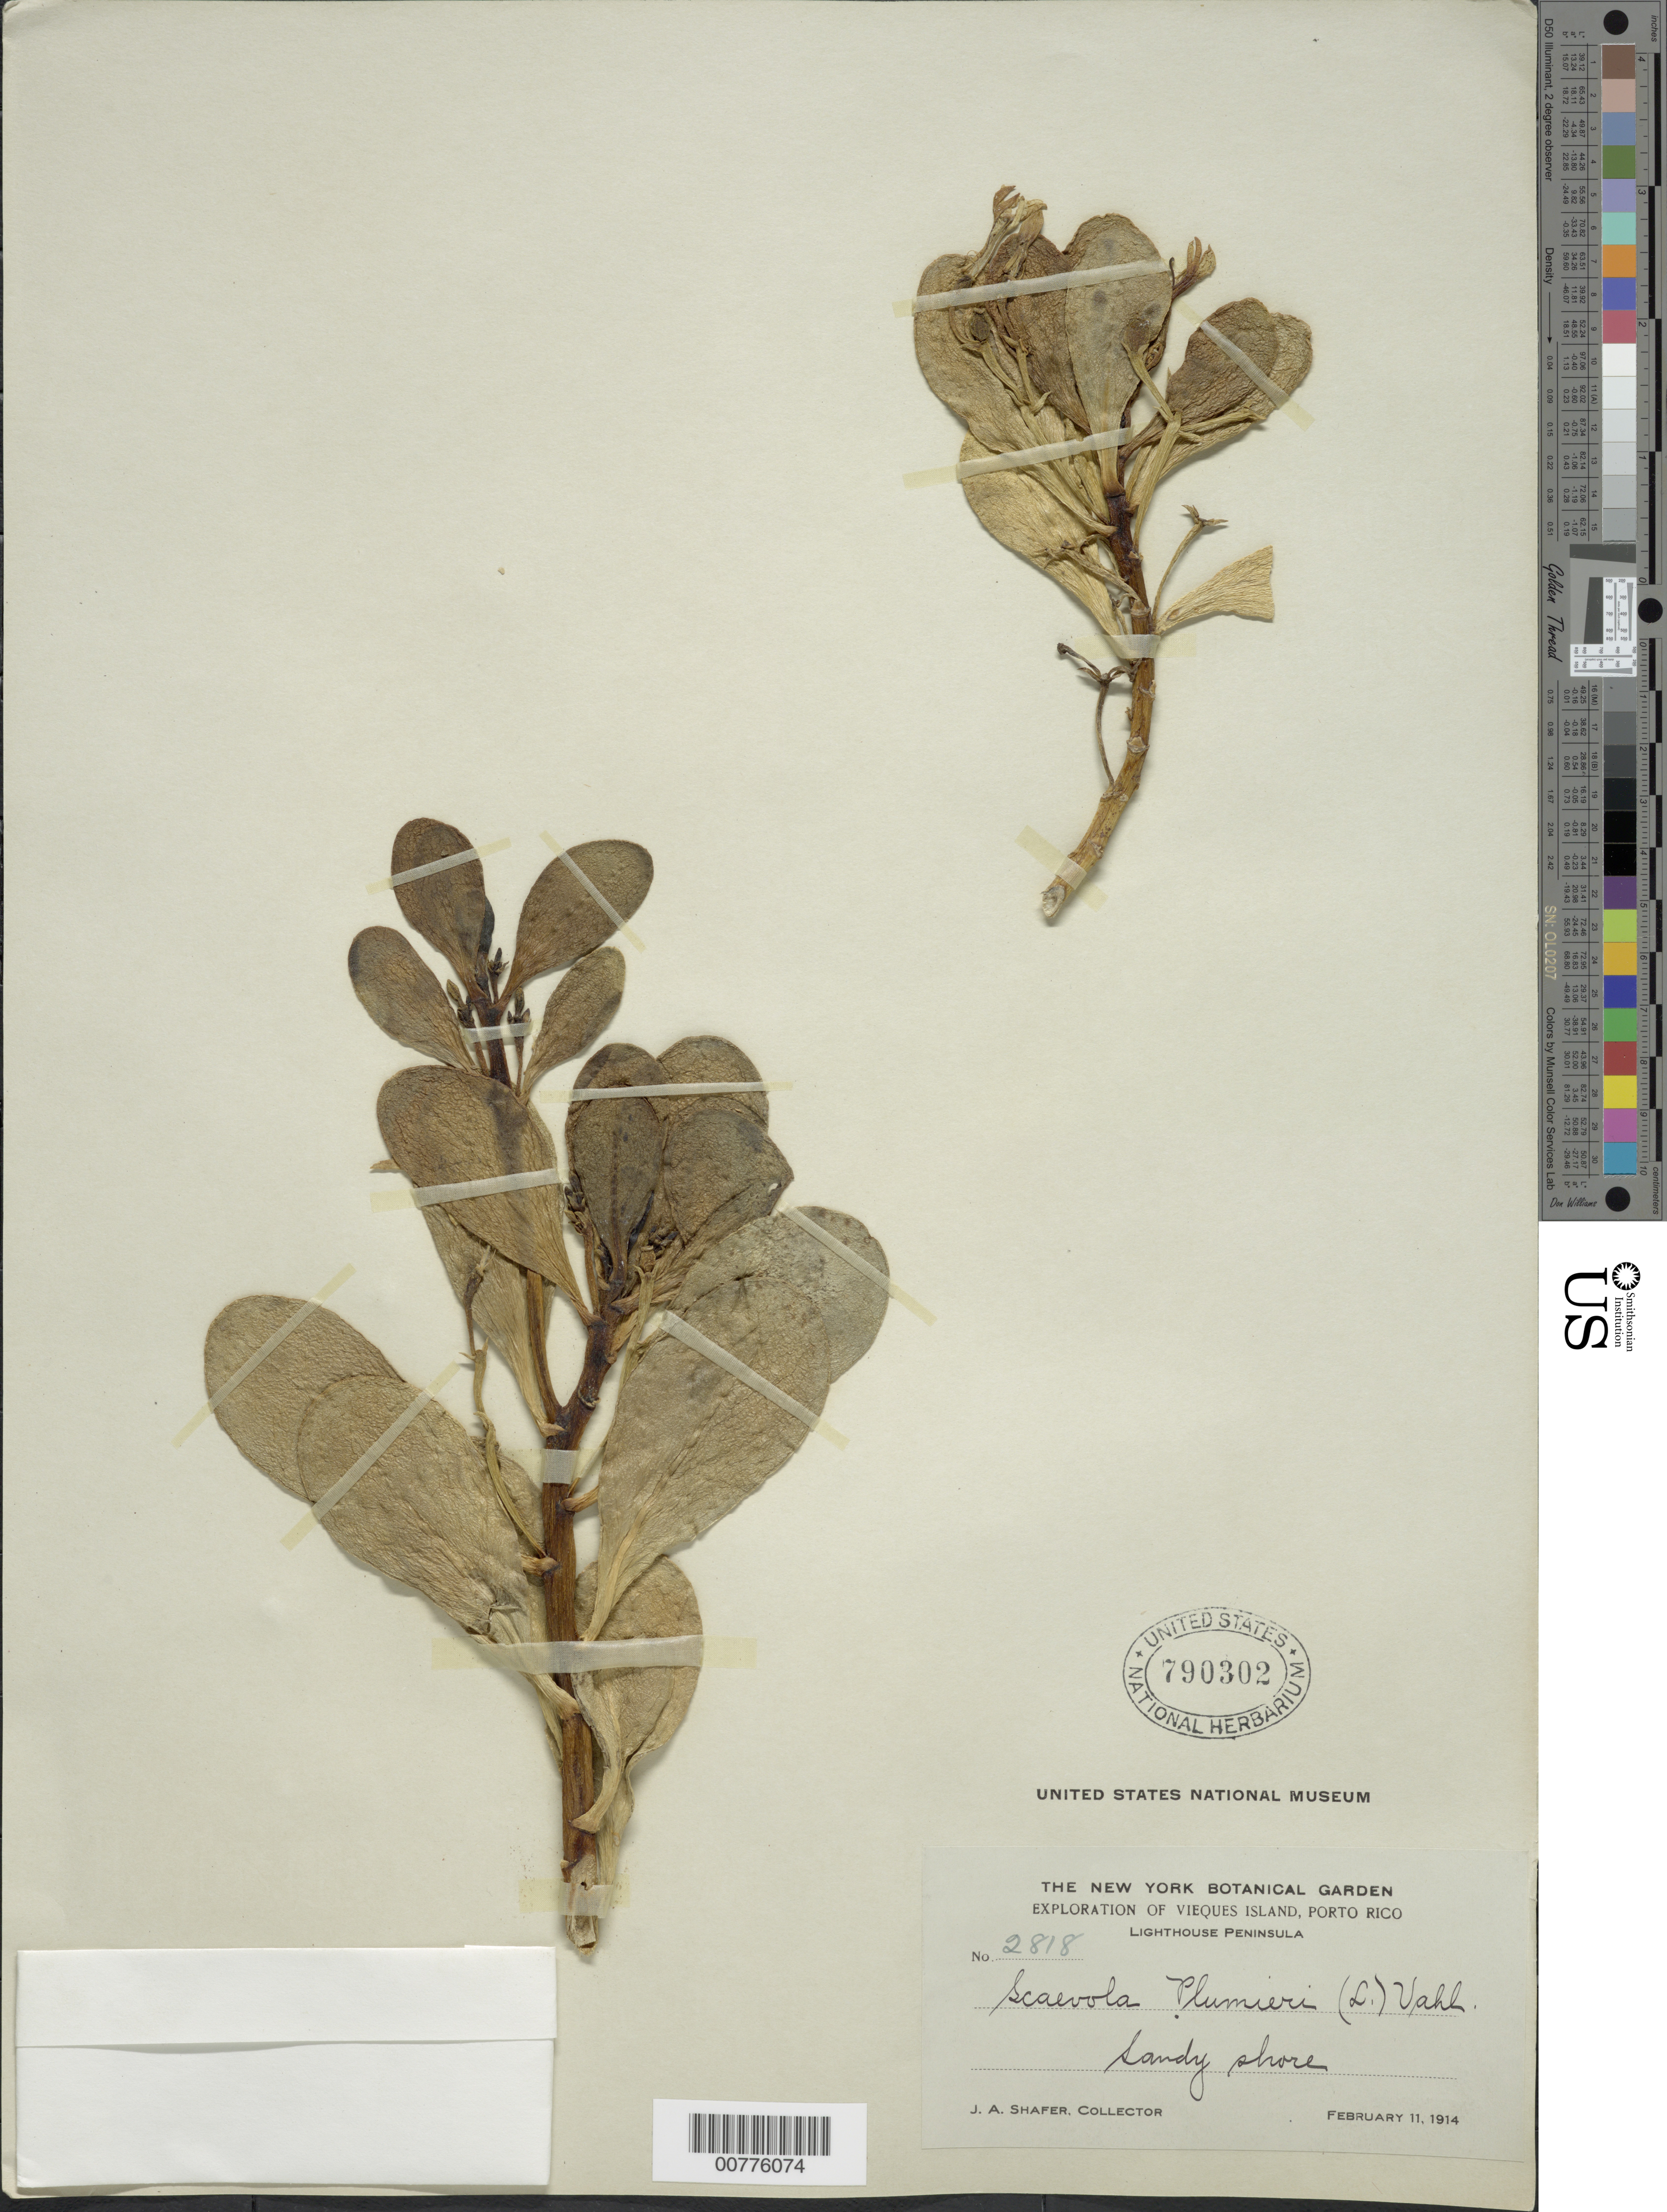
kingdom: Plantae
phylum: Tracheophyta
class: Magnoliopsida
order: Asterales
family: Goodeniaceae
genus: Scaevola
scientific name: Scaevola plumieri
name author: (L.) Vahl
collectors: J. A. Shafer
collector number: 2818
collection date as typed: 11 Feb 1914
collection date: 1914-02-11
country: British Virgin Islands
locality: Lighthouse Peninsula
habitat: Sandy shore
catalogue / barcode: US 790302